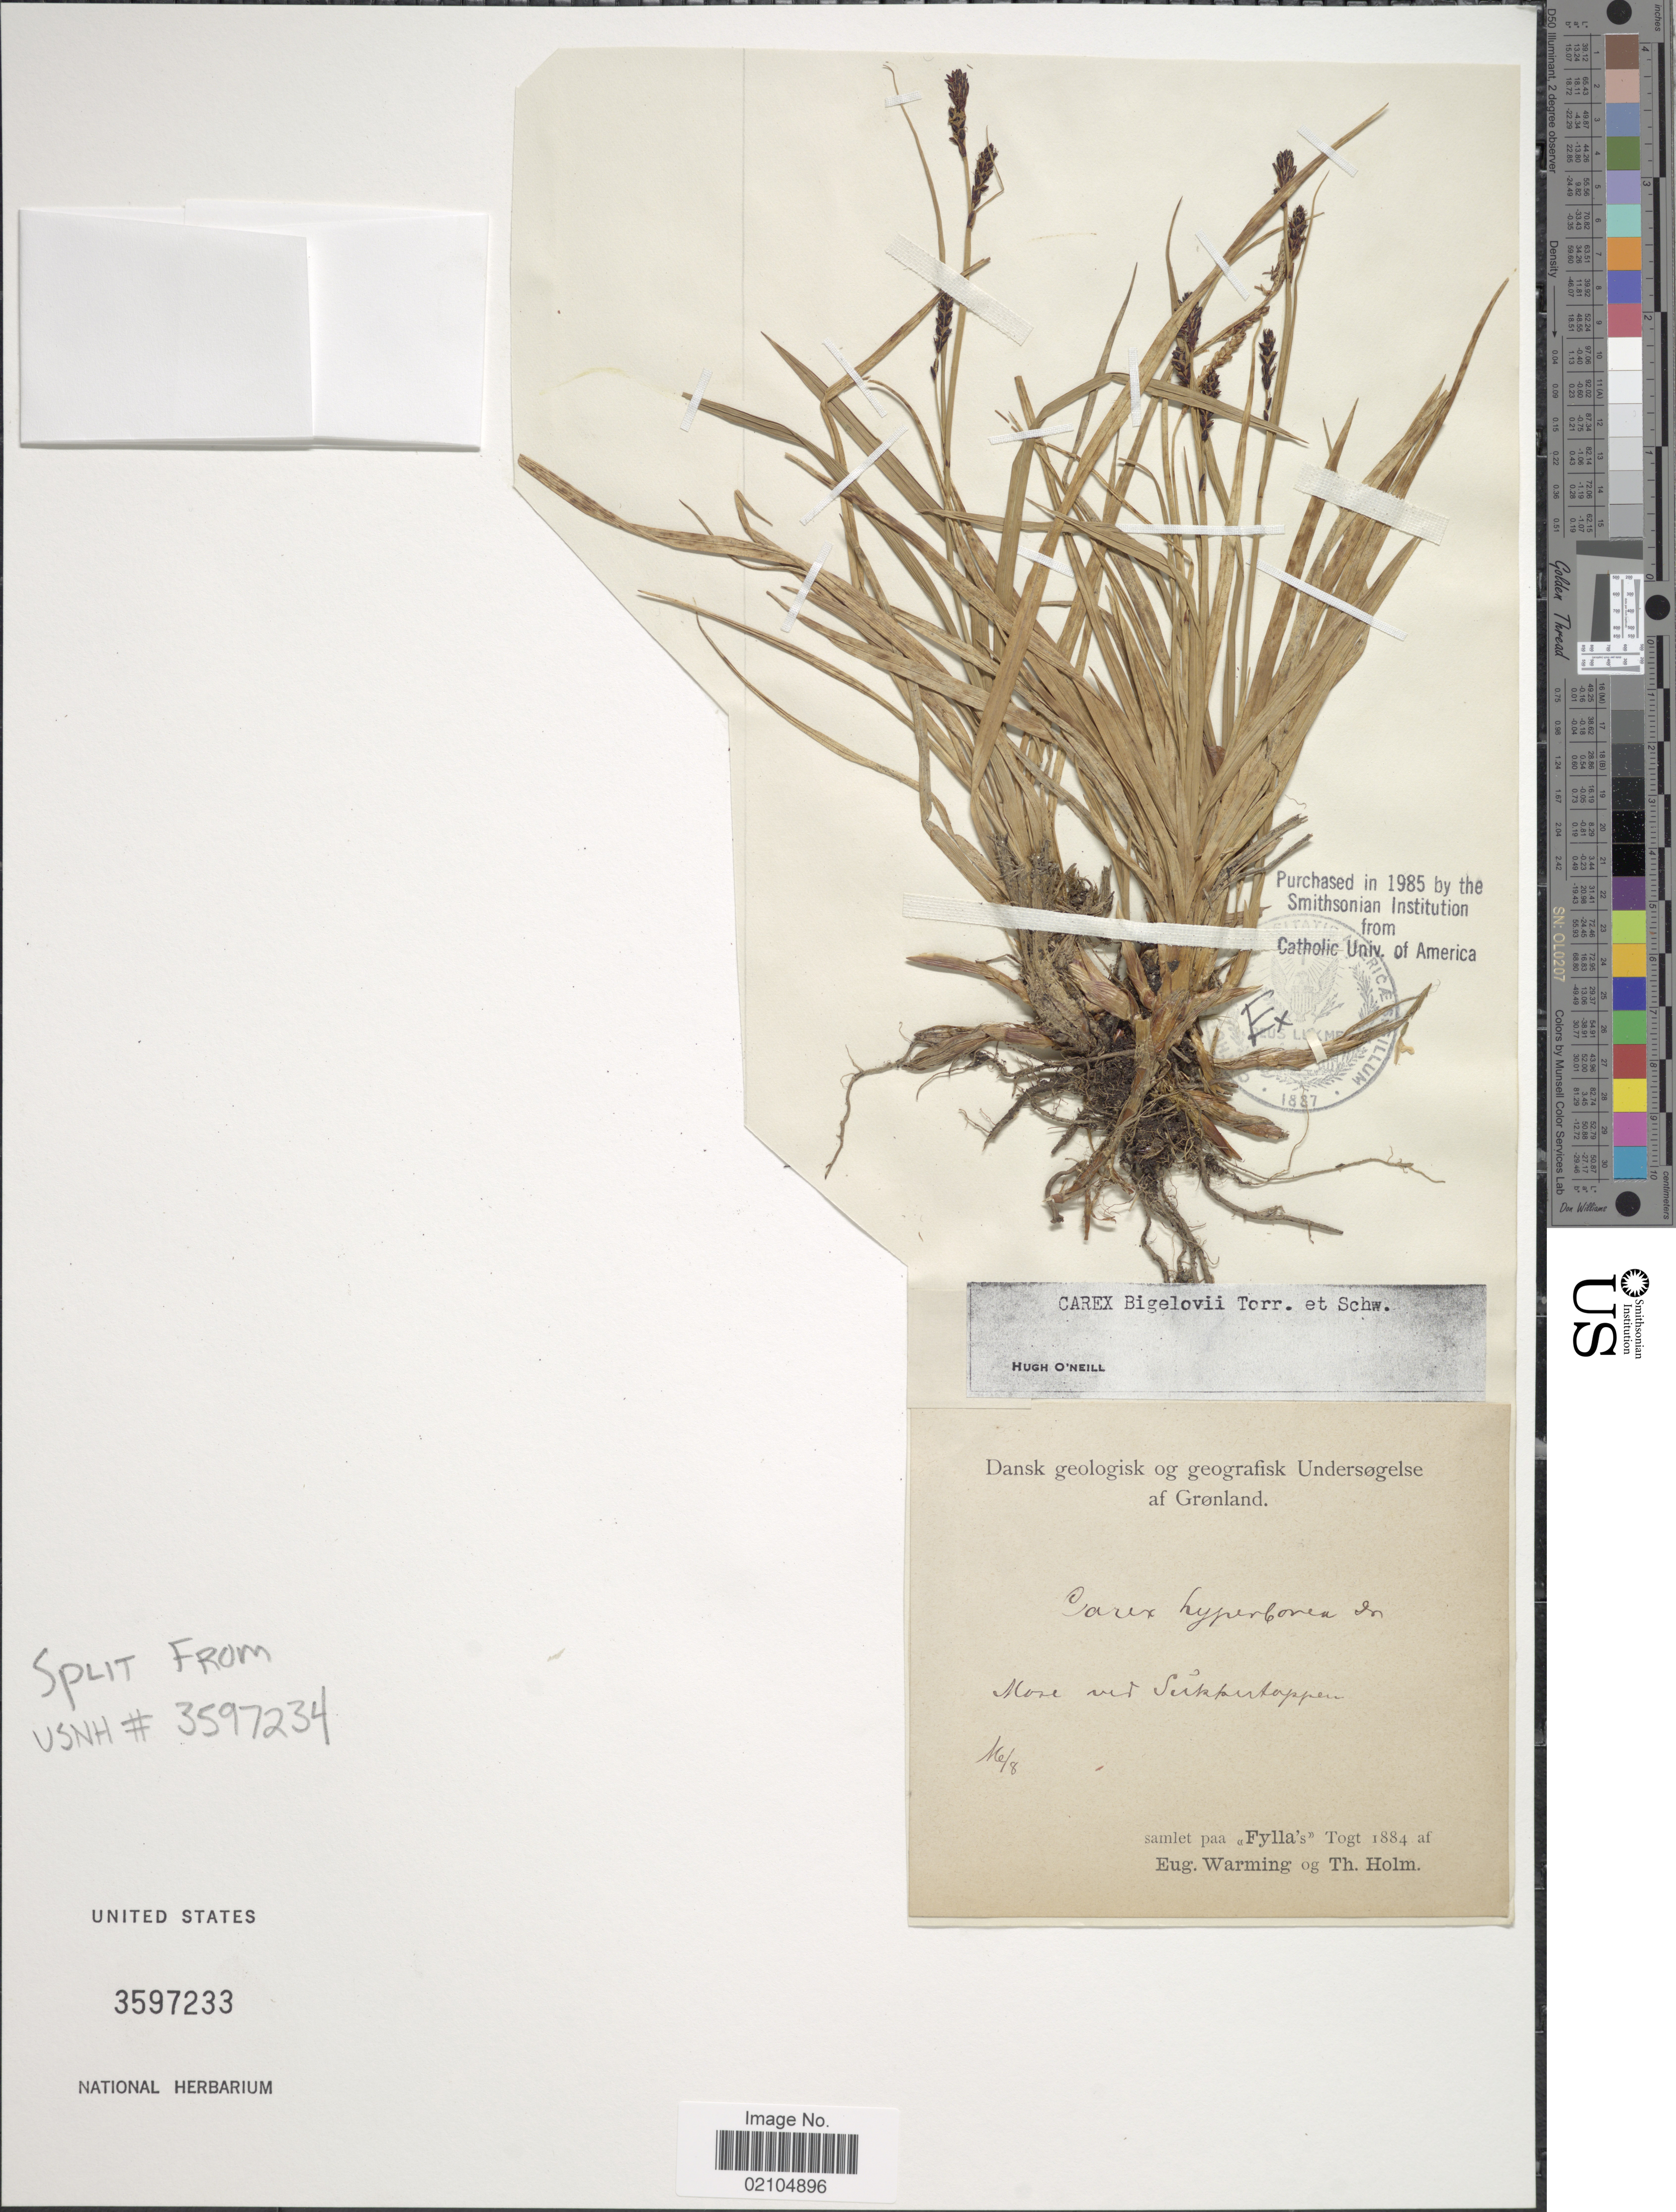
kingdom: Plantae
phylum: Tracheophyta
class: Liliopsida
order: Poales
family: Cyperaceae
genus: Carex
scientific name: Carex bigelowii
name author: Torr. ex Schwein.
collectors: E. Warming & T. Holm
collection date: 1884-08-16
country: Greenland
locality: Grønland, Mose und Sukkertoppen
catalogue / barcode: US 3597233